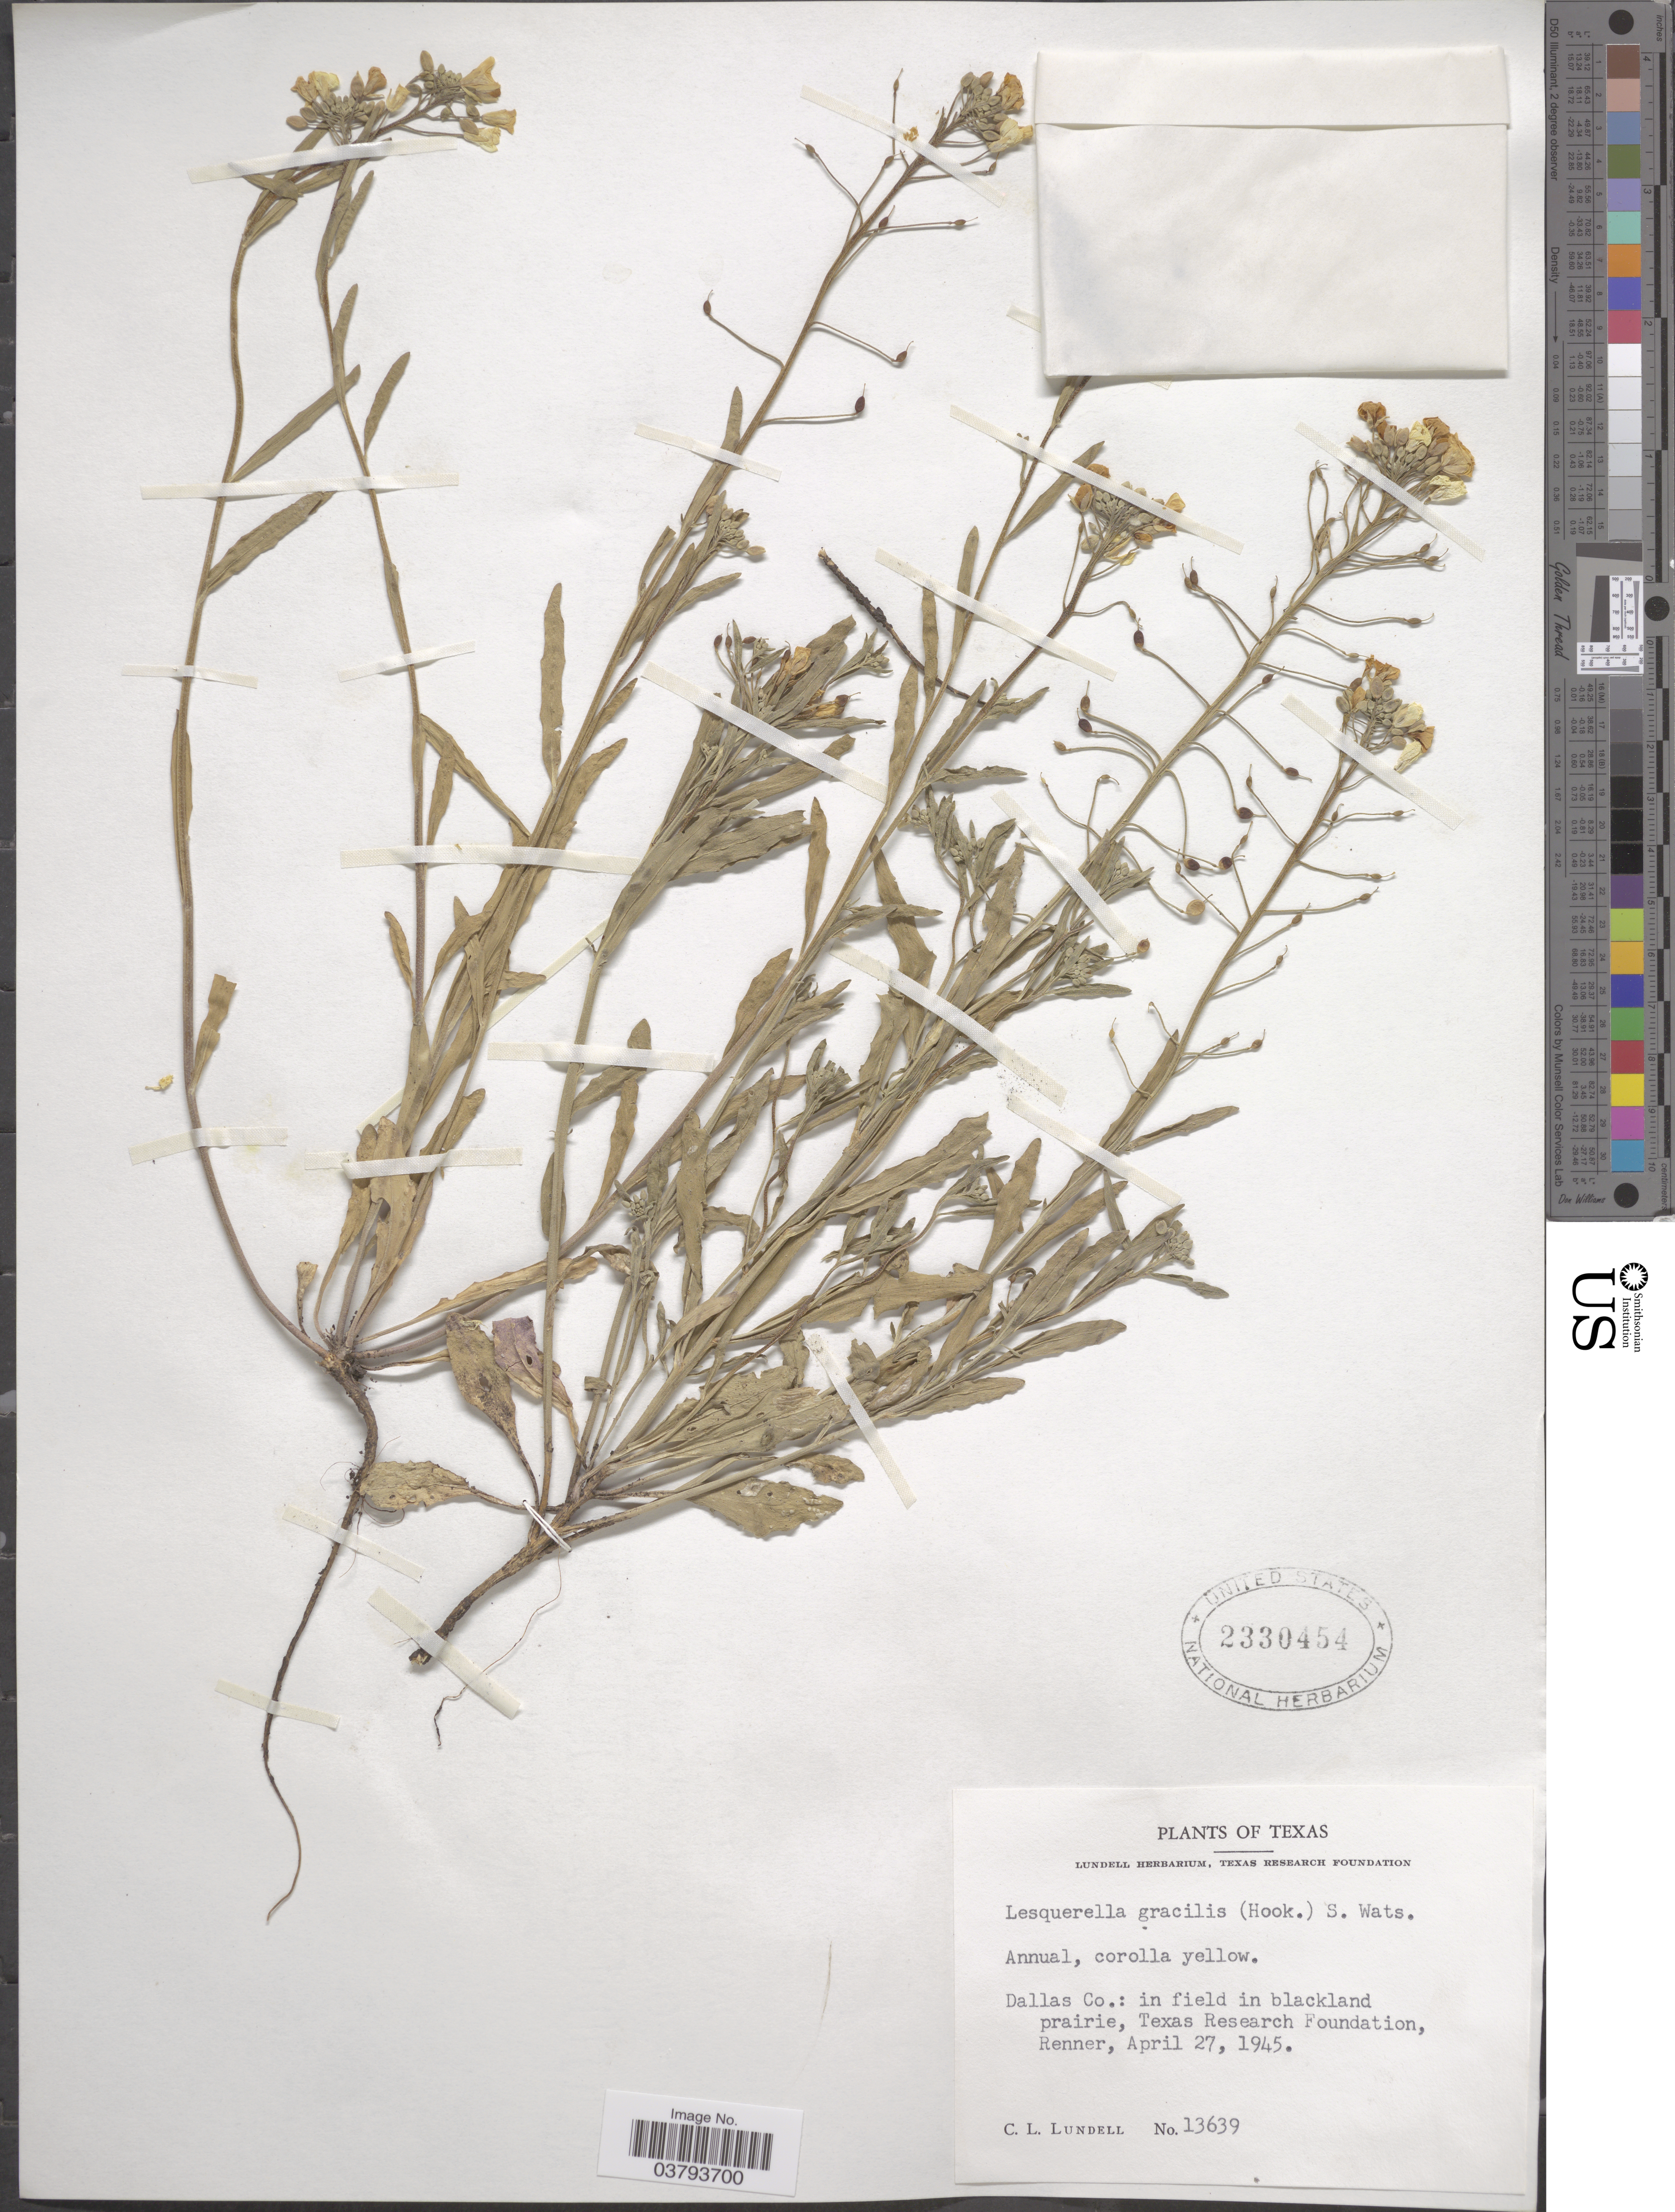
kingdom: Plantae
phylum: Tracheophyta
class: Magnoliopsida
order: Brassicales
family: Brassicaceae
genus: Lesquerella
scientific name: Lesquerella gracilis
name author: (Hook.) S. Watson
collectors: C. L. Lundell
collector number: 13639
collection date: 1945-04-27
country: United States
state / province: Texas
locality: Dallas Co.: in field in blackland prairie, Texas Research Foundation, Renner.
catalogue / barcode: US 2330454